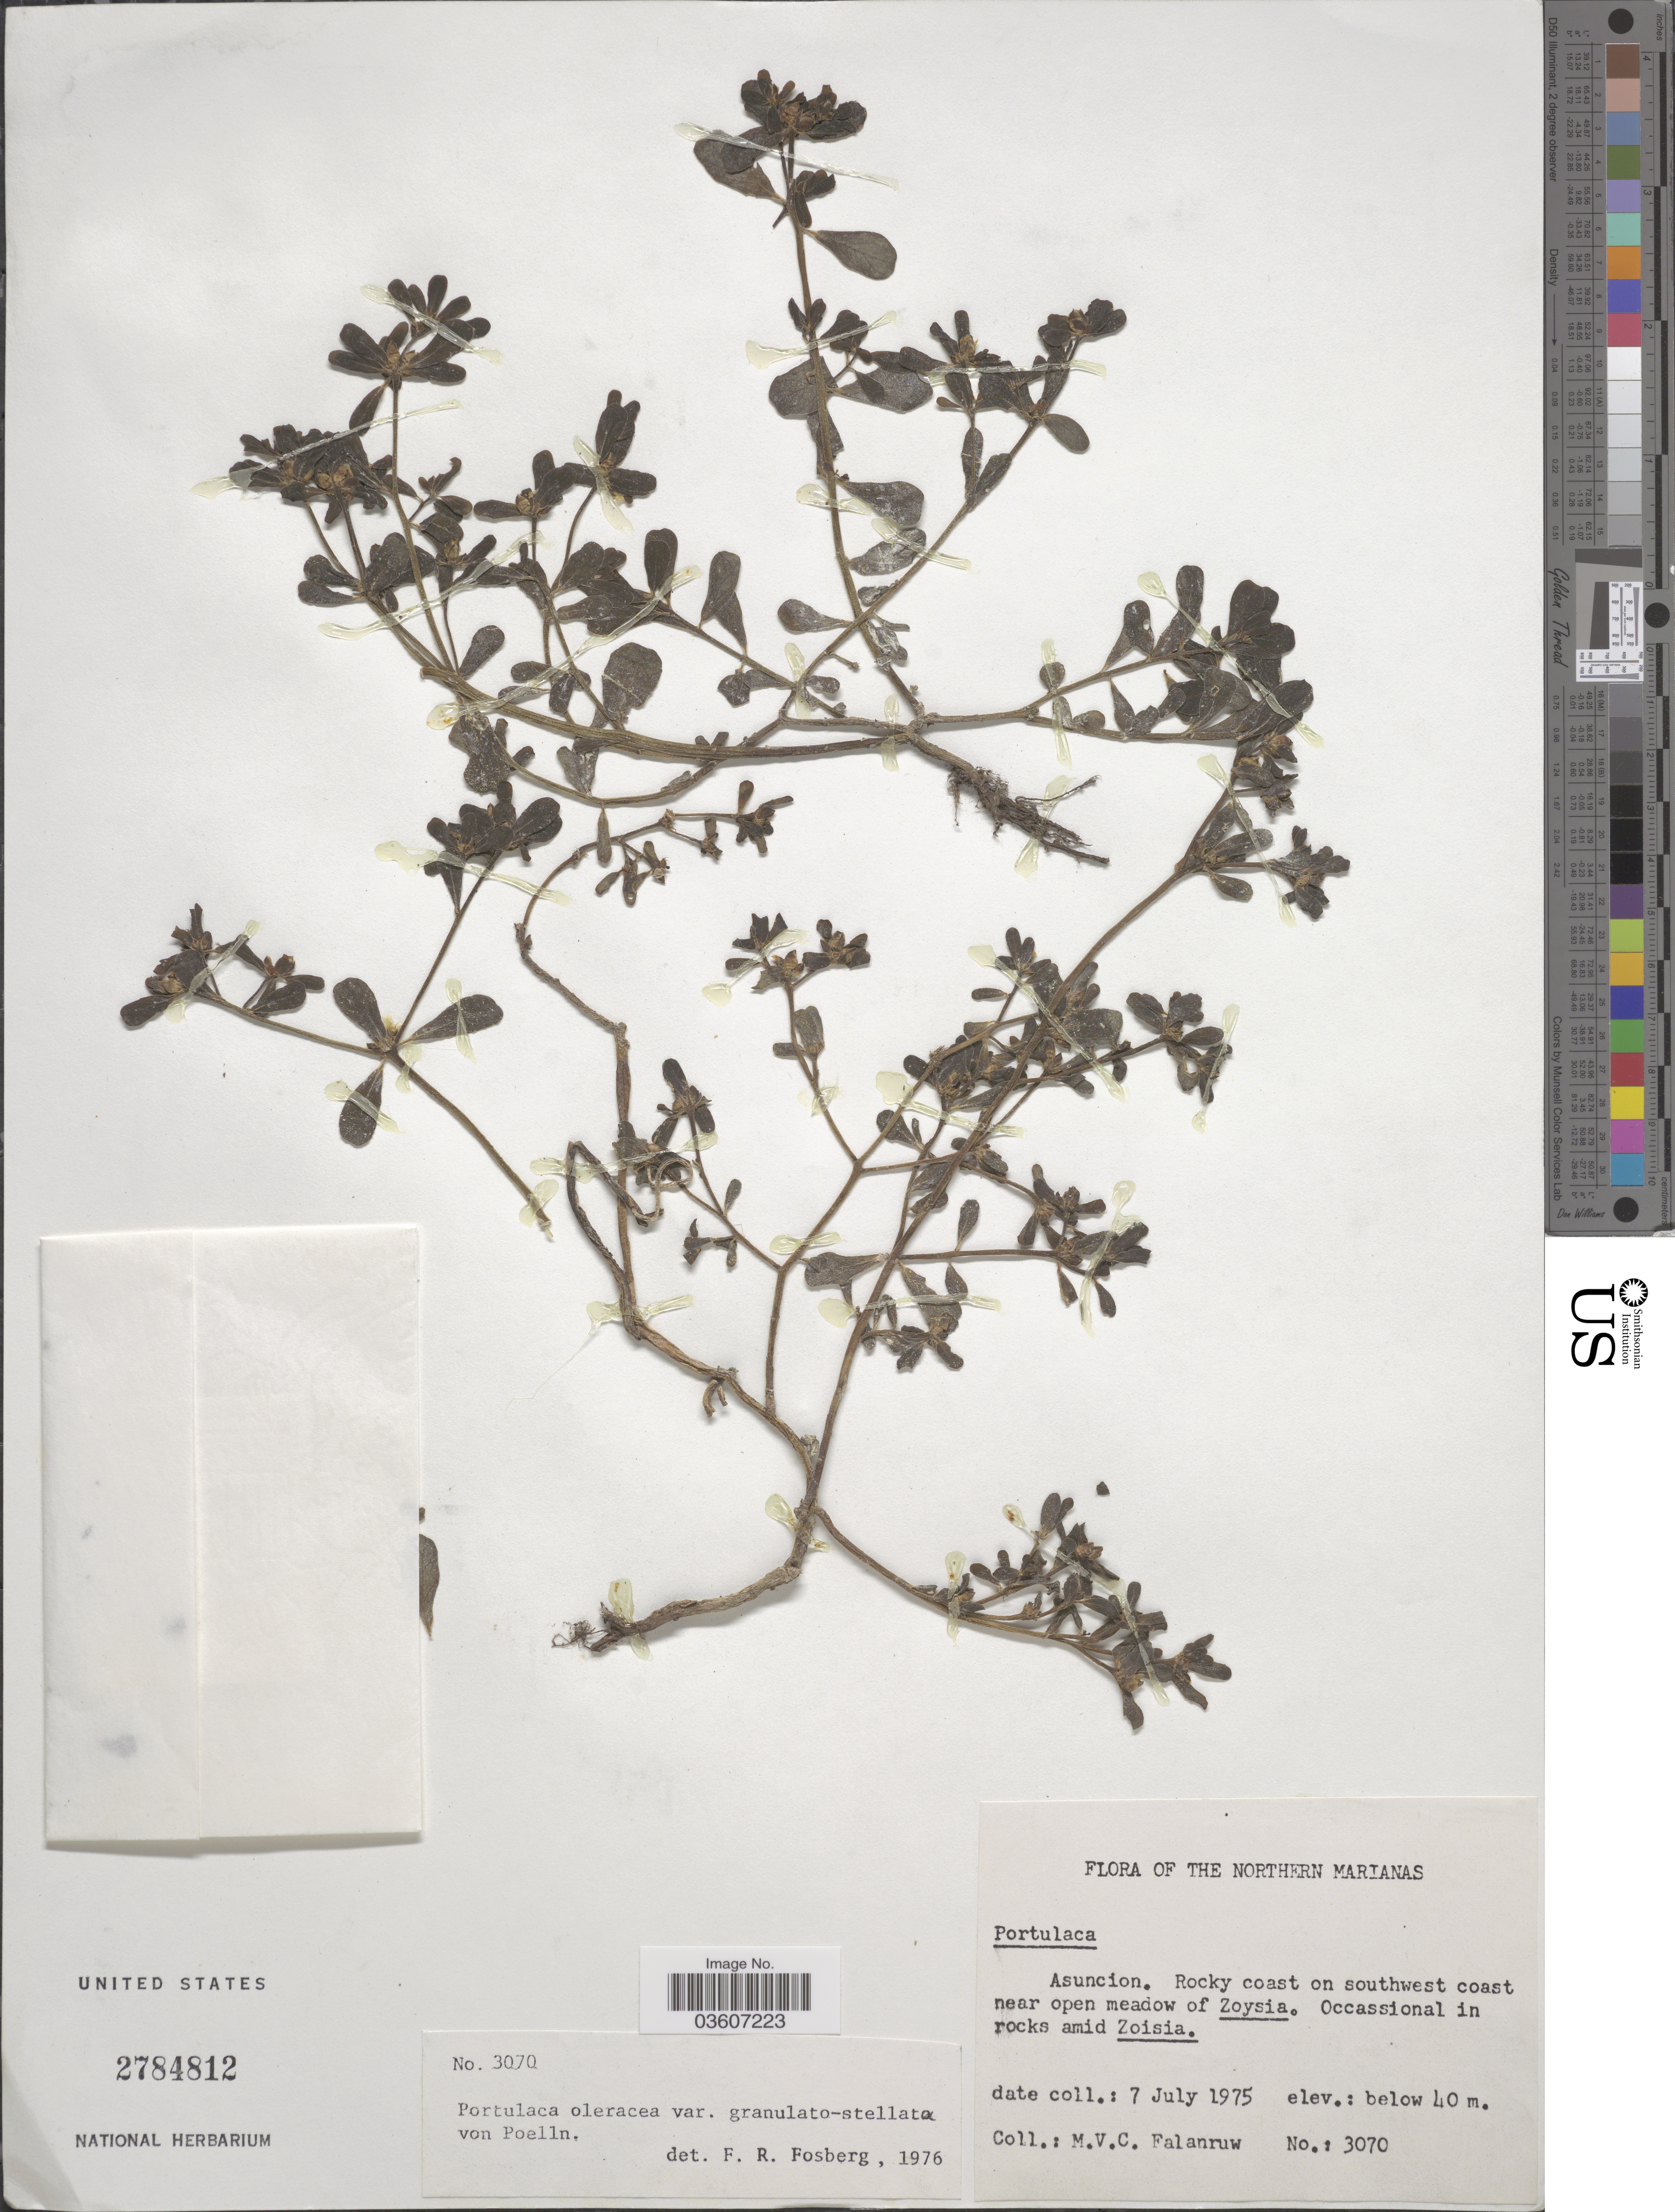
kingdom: Plantae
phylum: Tracheophyta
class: Magnoliopsida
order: Caryophyllales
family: Portulacaceae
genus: Portulaca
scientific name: Portulaca oleracea var. granulatostellulata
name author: Poelln.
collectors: M. V. Falanruw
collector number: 3070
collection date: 1975-07-07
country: Northern Mariana Islands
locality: Asuncion. Rocky coast on southwest coast near open meadow.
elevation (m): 40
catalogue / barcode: US 2784812